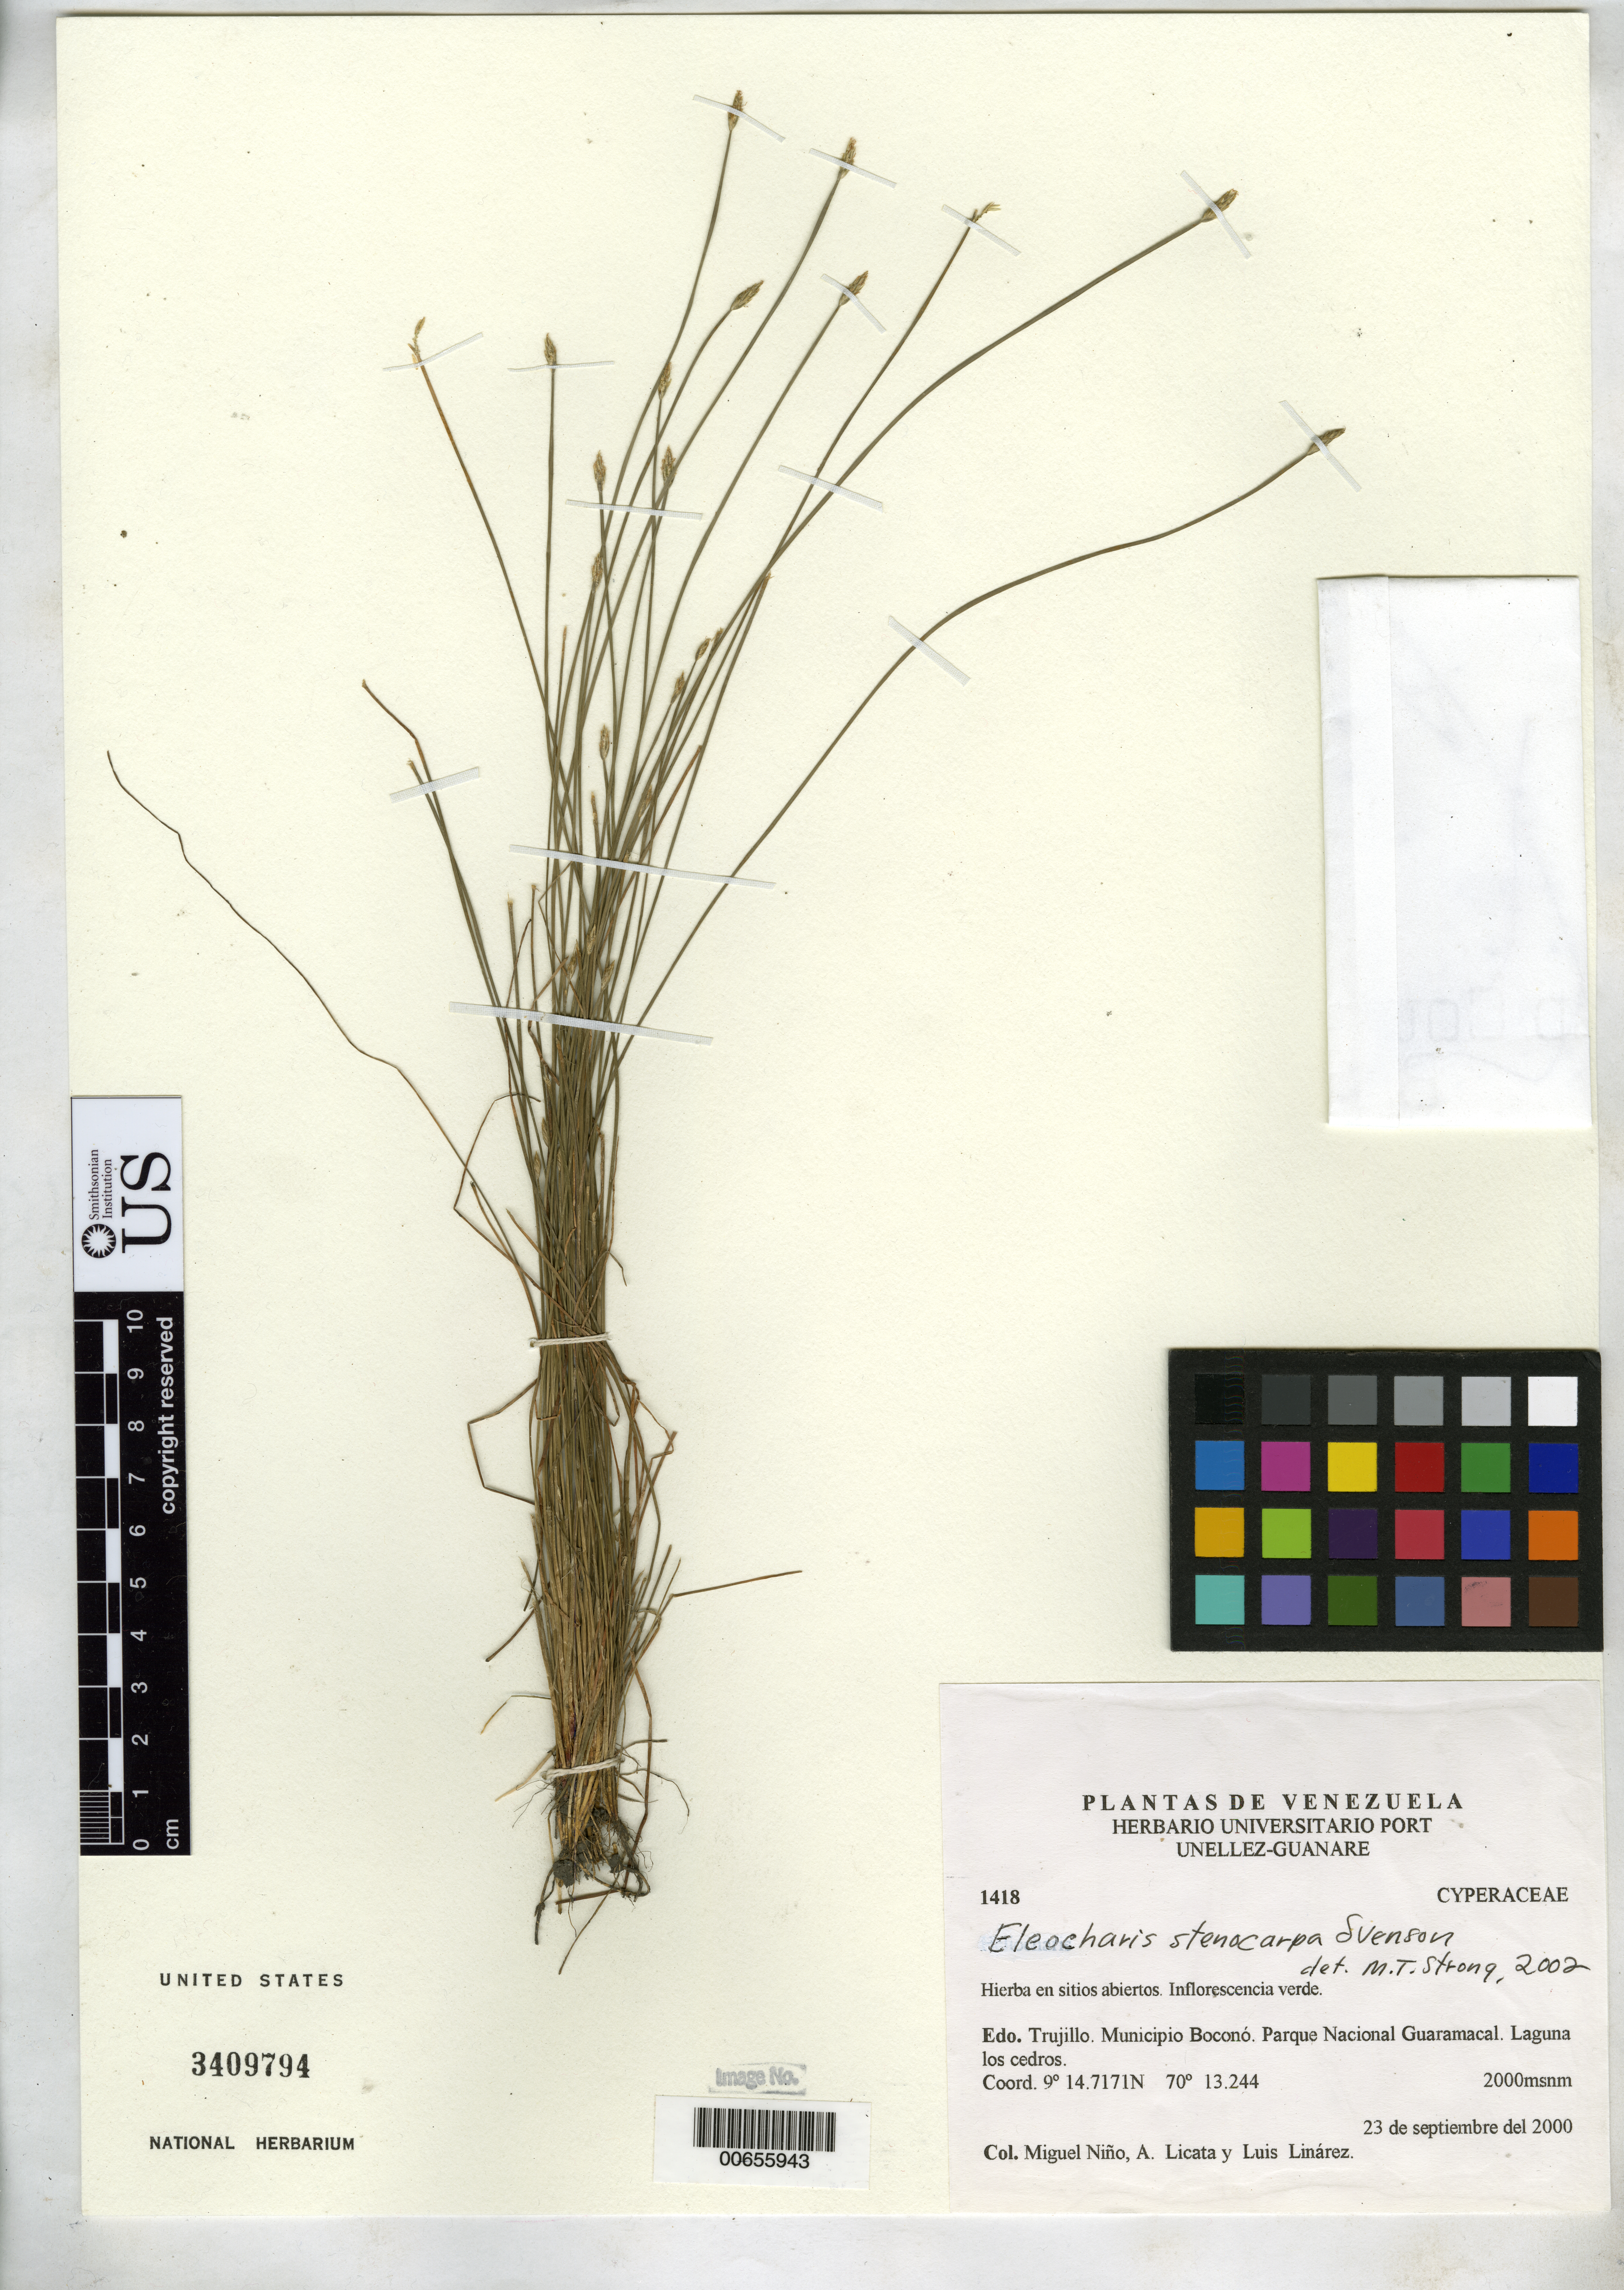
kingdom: Plantae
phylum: Tracheophyta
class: Liliopsida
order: Poales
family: Cyperaceae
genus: Eleocharis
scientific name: Eleocharis stenocarpa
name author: Svenson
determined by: Strong, Mark T., (BOT), Smithsonian Institution - National Museum of Natural History (UNITED STATES)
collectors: S. M. Niño, A. Licata & L. Linárez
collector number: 1418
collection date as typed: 23 Sep 2000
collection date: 2000-09-23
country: Venezuela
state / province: Trujillo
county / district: Boconó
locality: Parque Nacional Guaramacal, Laguna Los Cedros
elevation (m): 2000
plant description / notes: PORT, US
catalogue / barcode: US 3409794